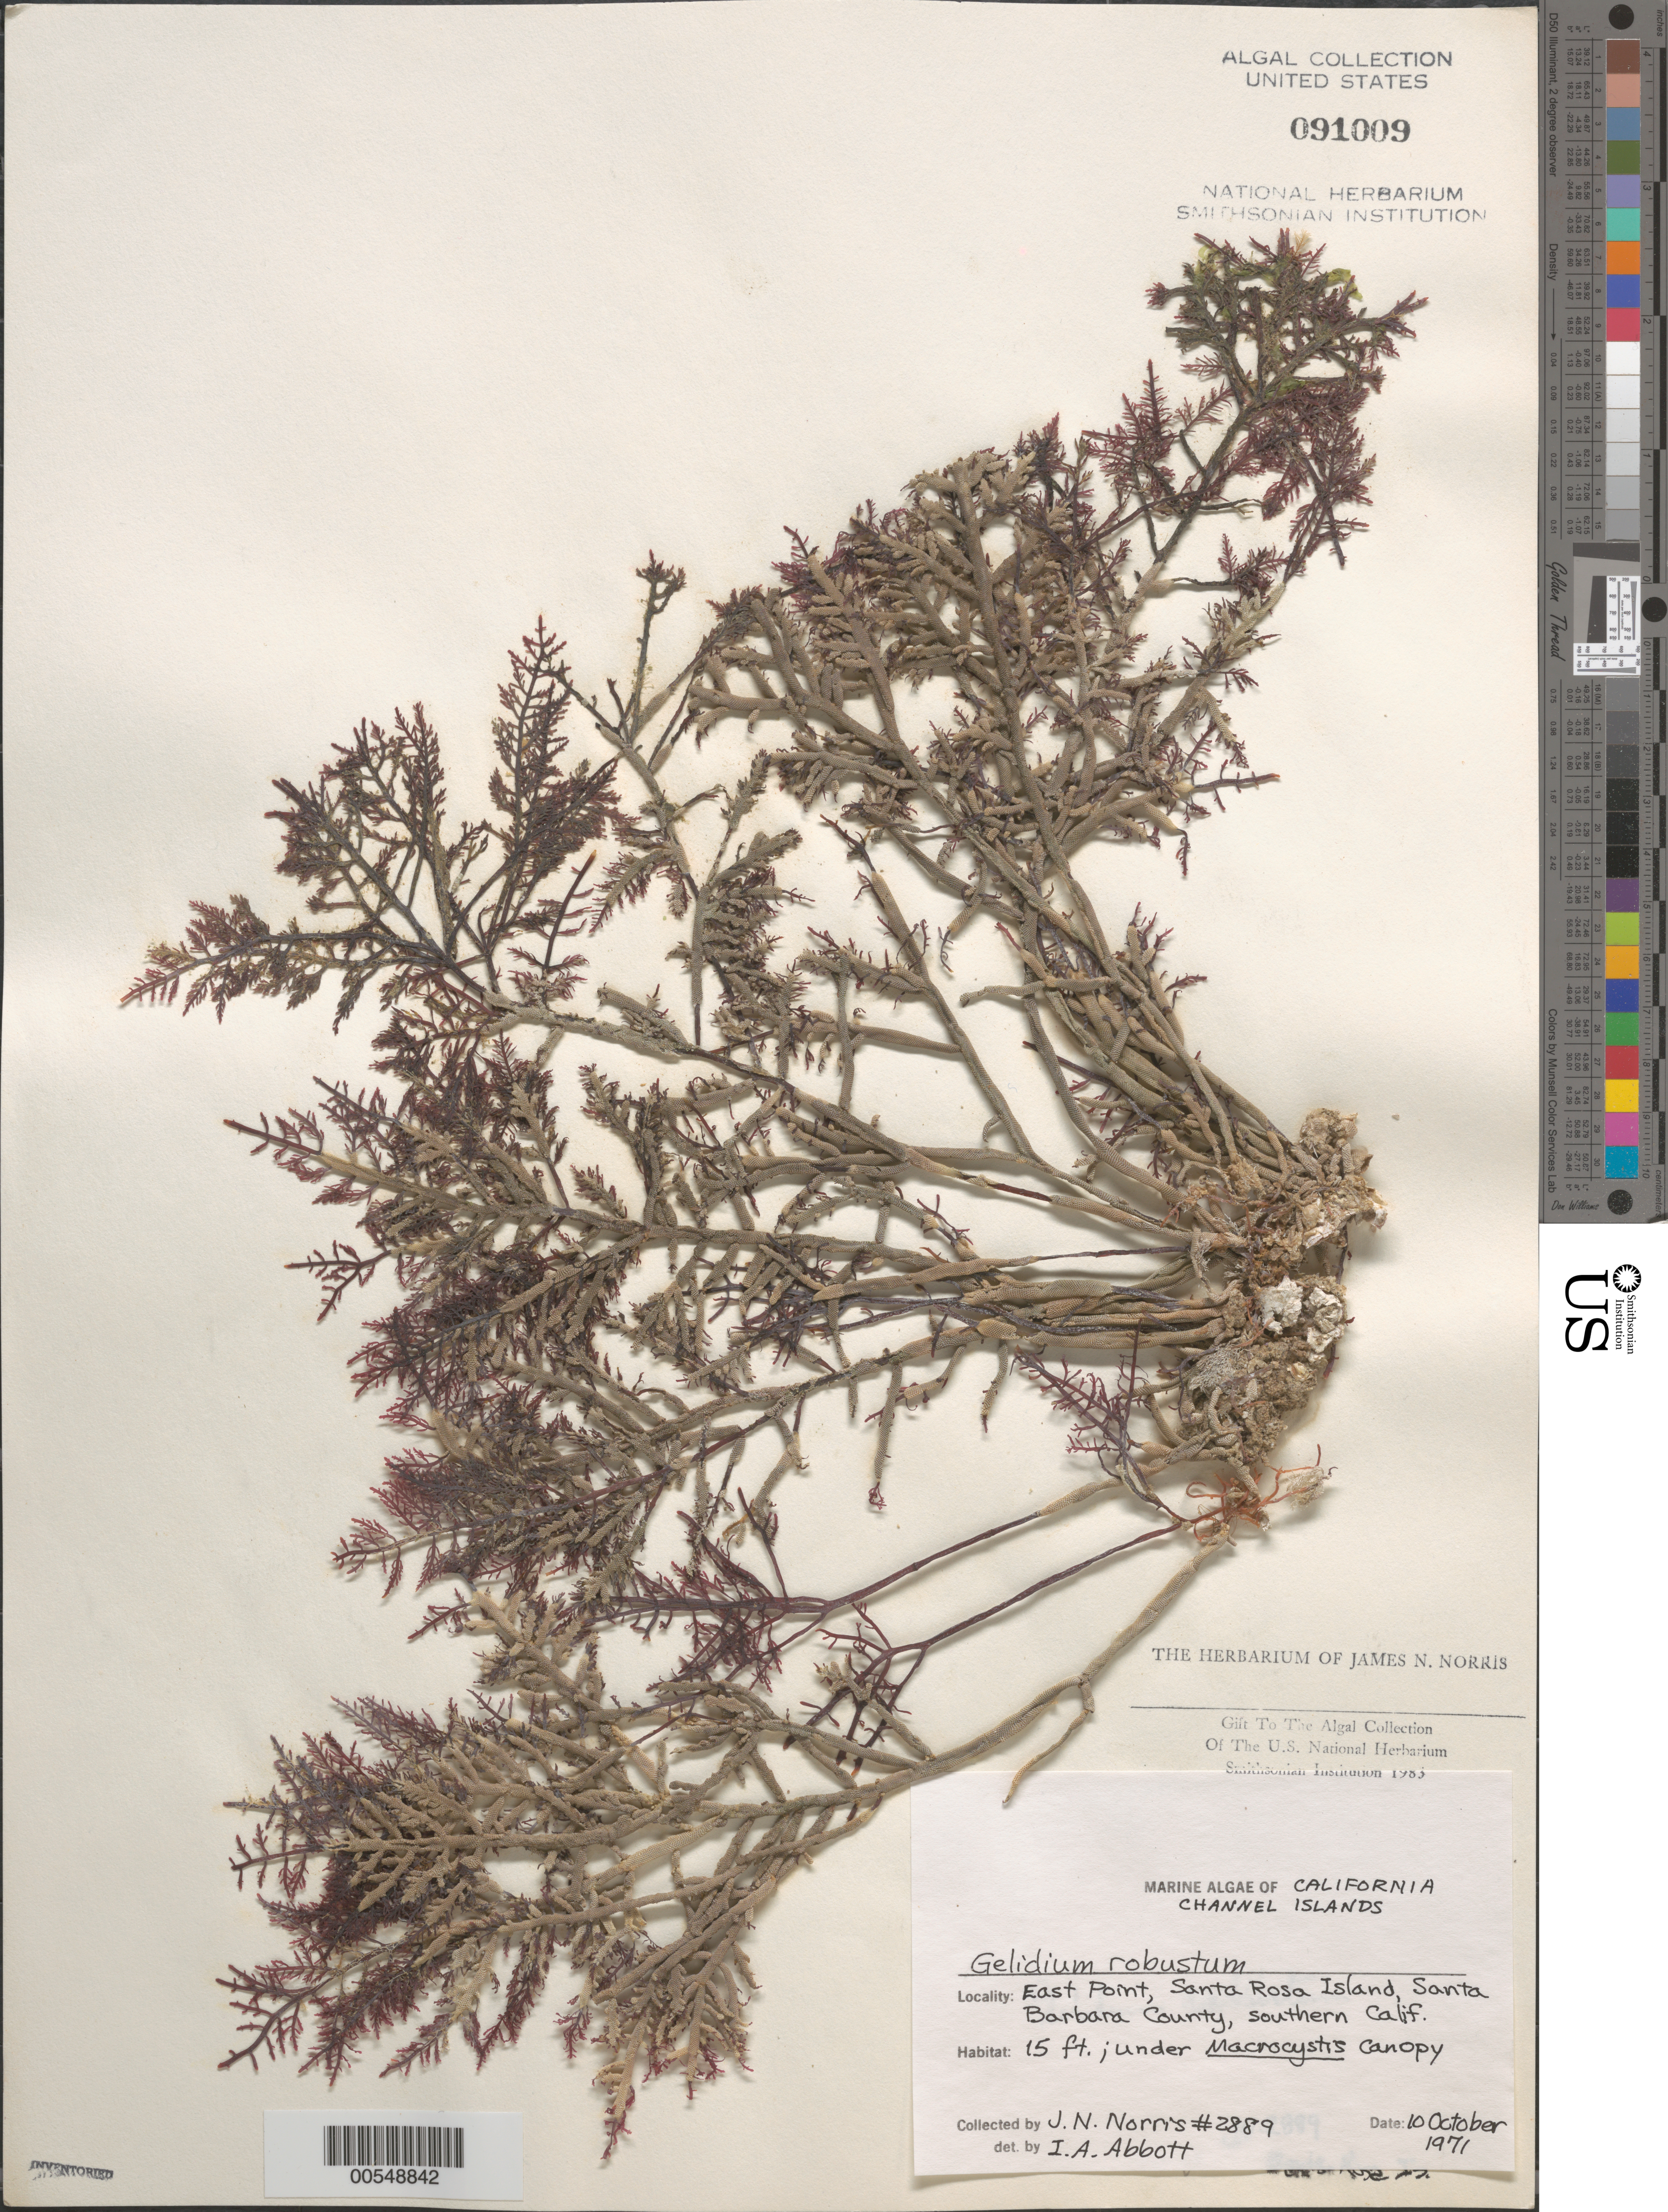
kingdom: Plantae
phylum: Rhodophyta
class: Florideophyceae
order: Gelidiales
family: Gelidiaceae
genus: Gelidium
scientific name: Gelidium robustum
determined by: Abbott, Isabella A.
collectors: M. Chamberlain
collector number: Jn-2889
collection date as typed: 10 Oct 1971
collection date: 1971-10-10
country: United States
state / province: California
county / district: Santa Barbara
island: Santa Rosa Island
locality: East Point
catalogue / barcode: US 91009